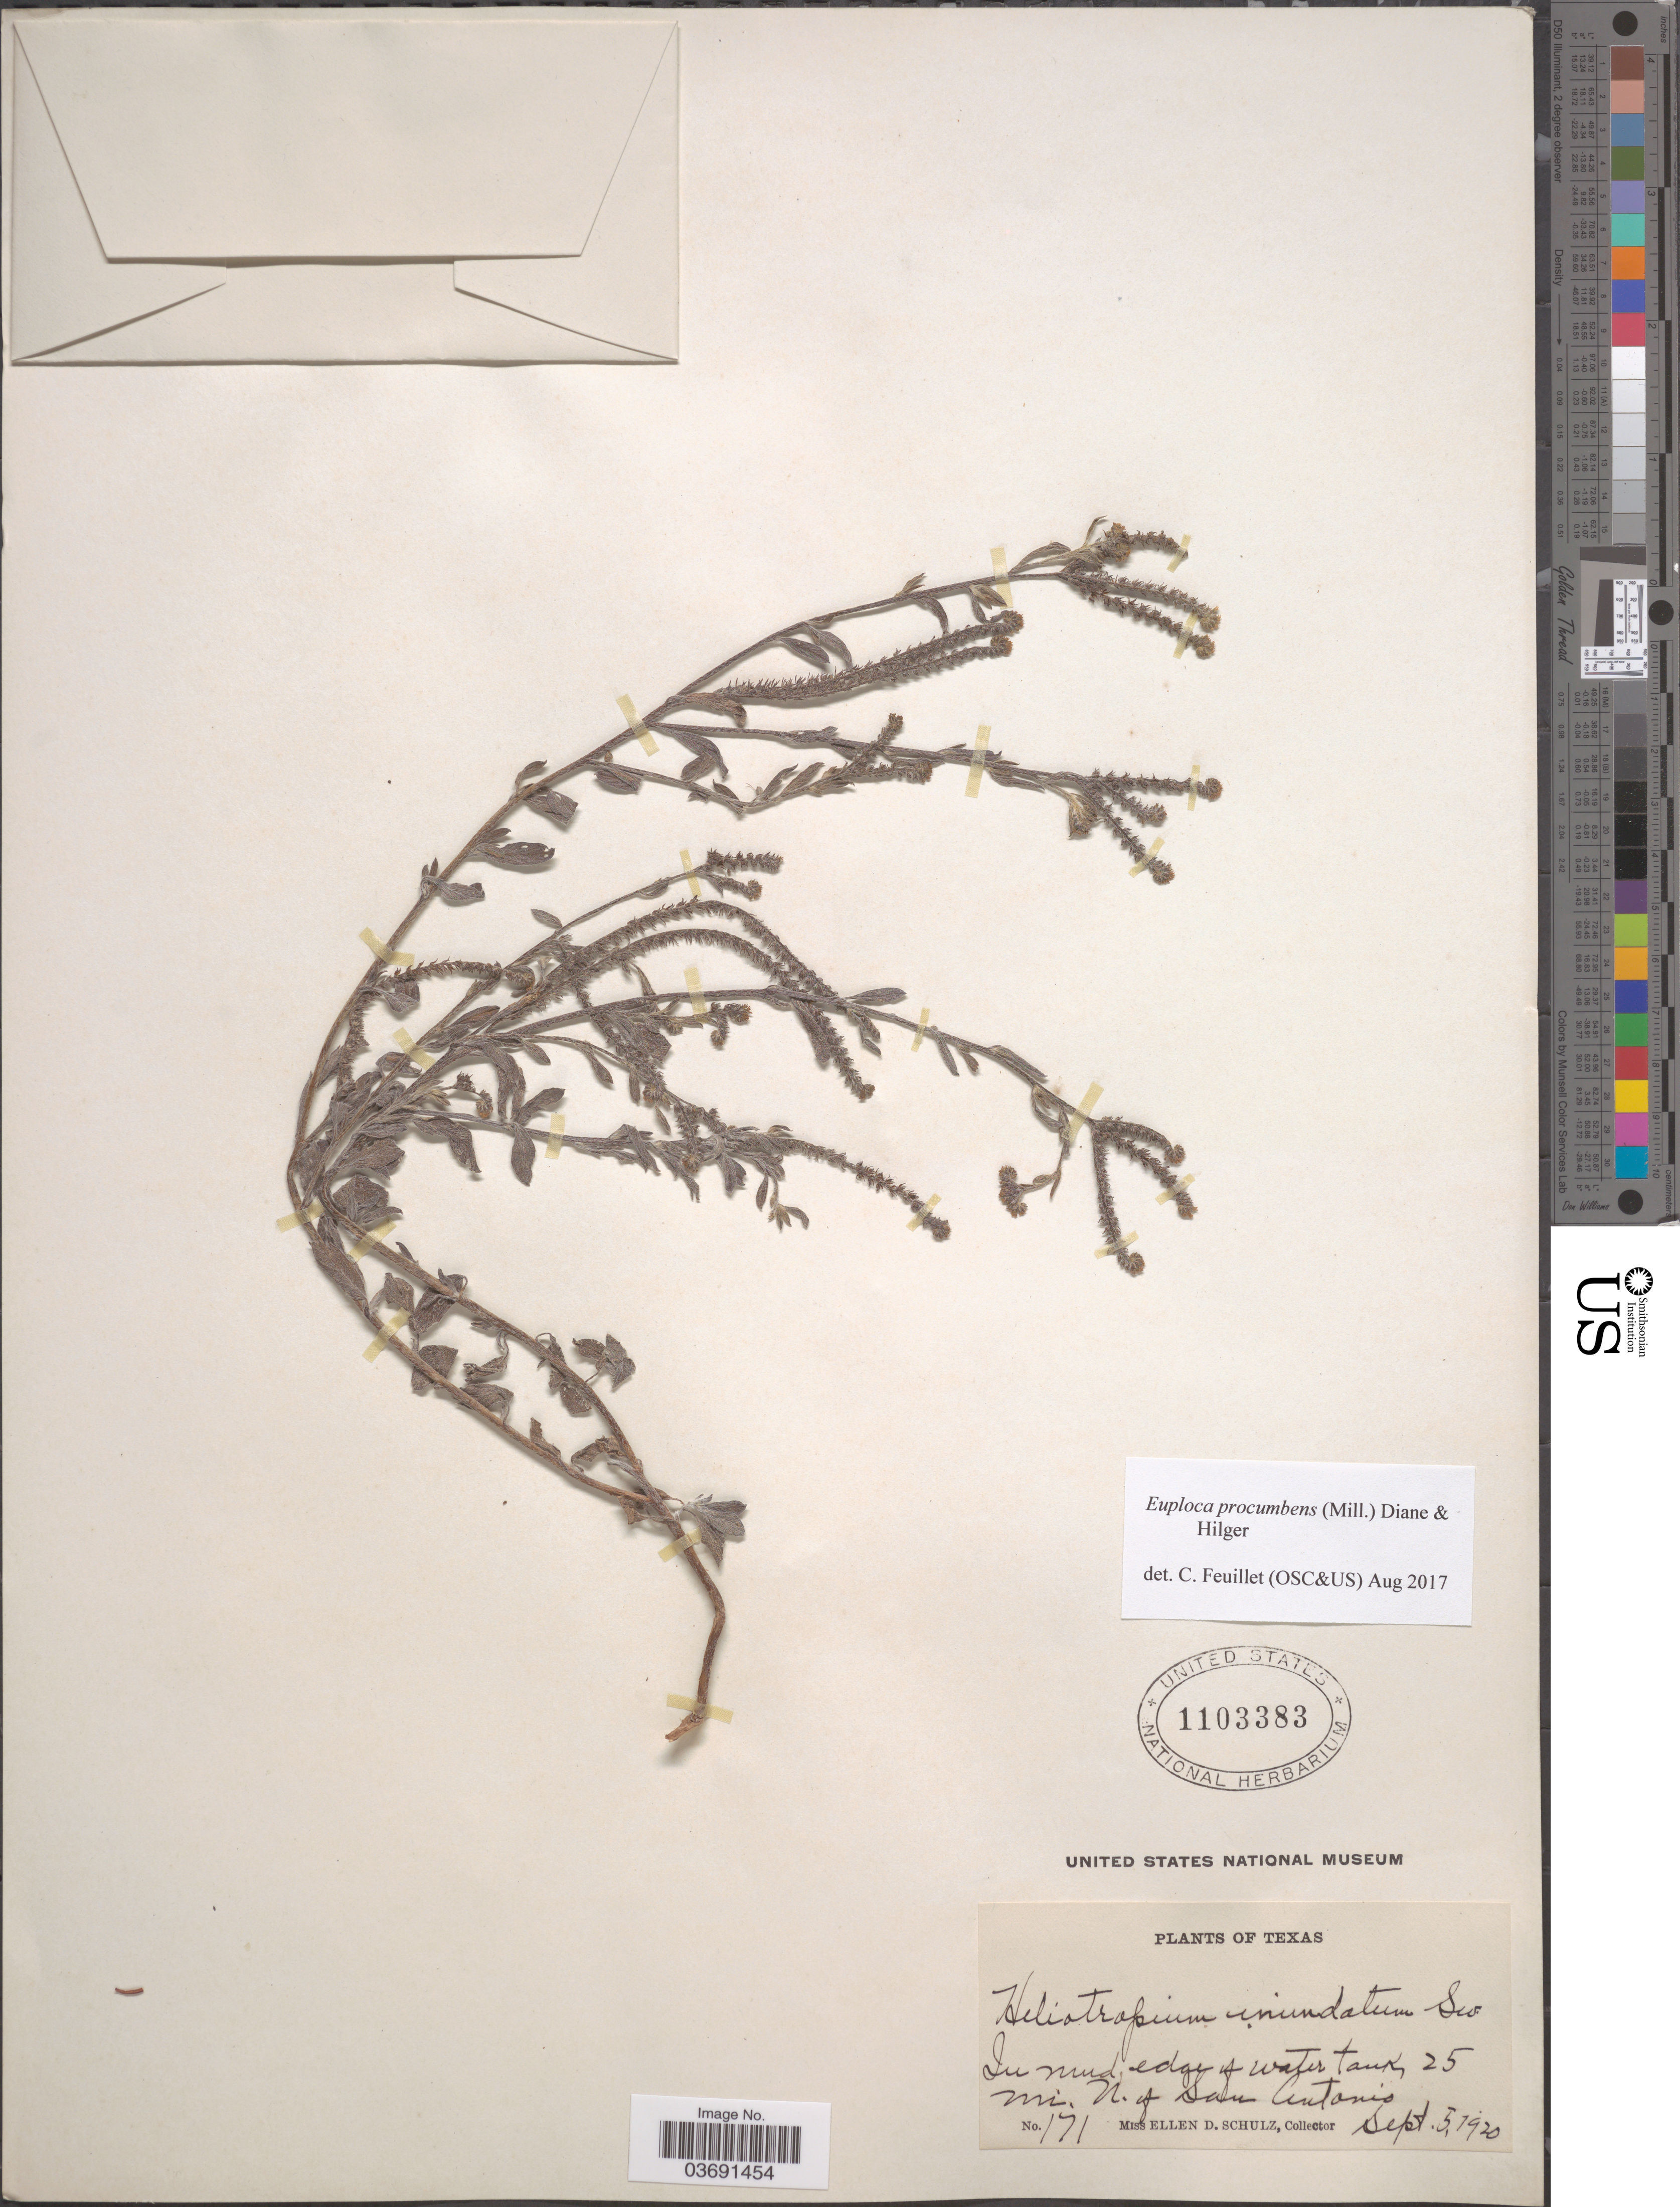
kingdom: Plantae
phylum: Tracheophyta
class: Magnoliopsida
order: Boraginales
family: Heliotropiaceae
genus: Euploca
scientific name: Euploca procumbens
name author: (Mill.) Diane & Hilger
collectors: E. D. Schulz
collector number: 171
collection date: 1920-09-05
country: United States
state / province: Texas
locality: In mud, edge of water tank, 25 mi. N. of San Antonio.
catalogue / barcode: US 1103383